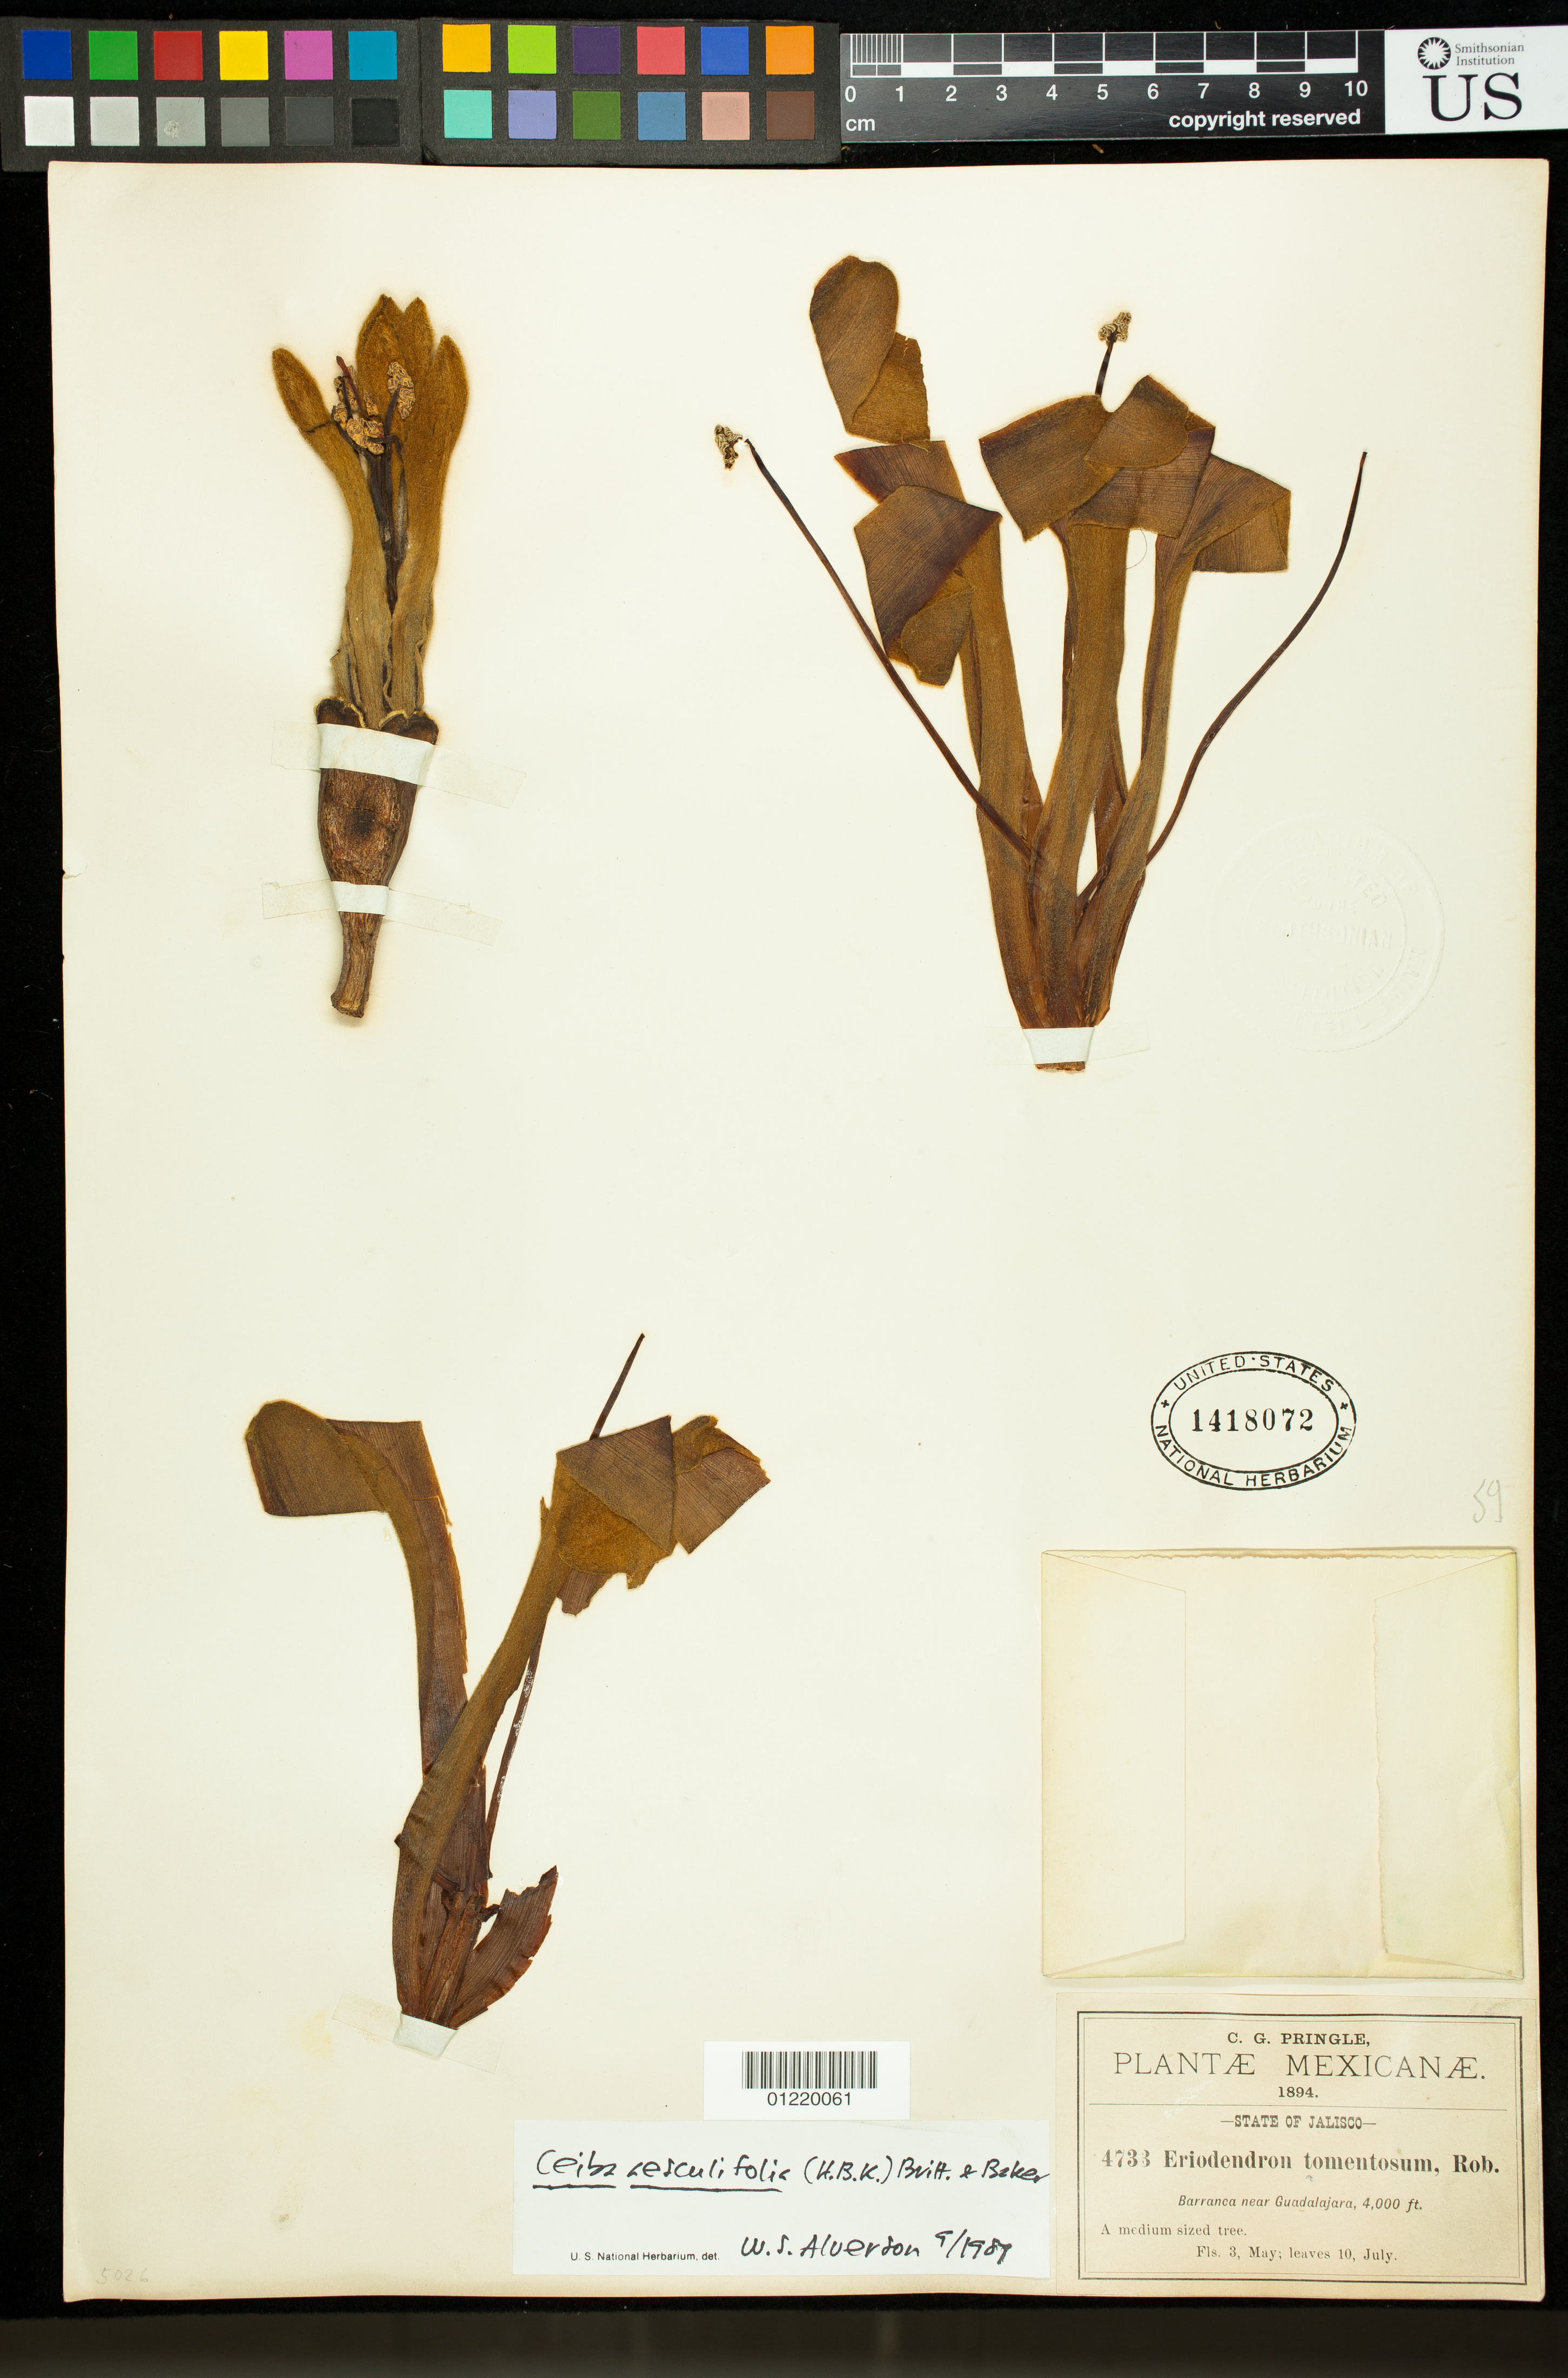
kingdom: Plantae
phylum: Tracheophyta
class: Magnoliopsida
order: Malvales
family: Malvaceae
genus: Ceiba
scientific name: Ceiba aesculifolia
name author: (Kunth) Britten & Baker f.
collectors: C. G. Pringle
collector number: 4733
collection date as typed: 1894-05-03/1894-07-10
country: Mexico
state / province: Jalisco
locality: Barranca near Guadalajara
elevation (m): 1219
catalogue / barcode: US 1418072